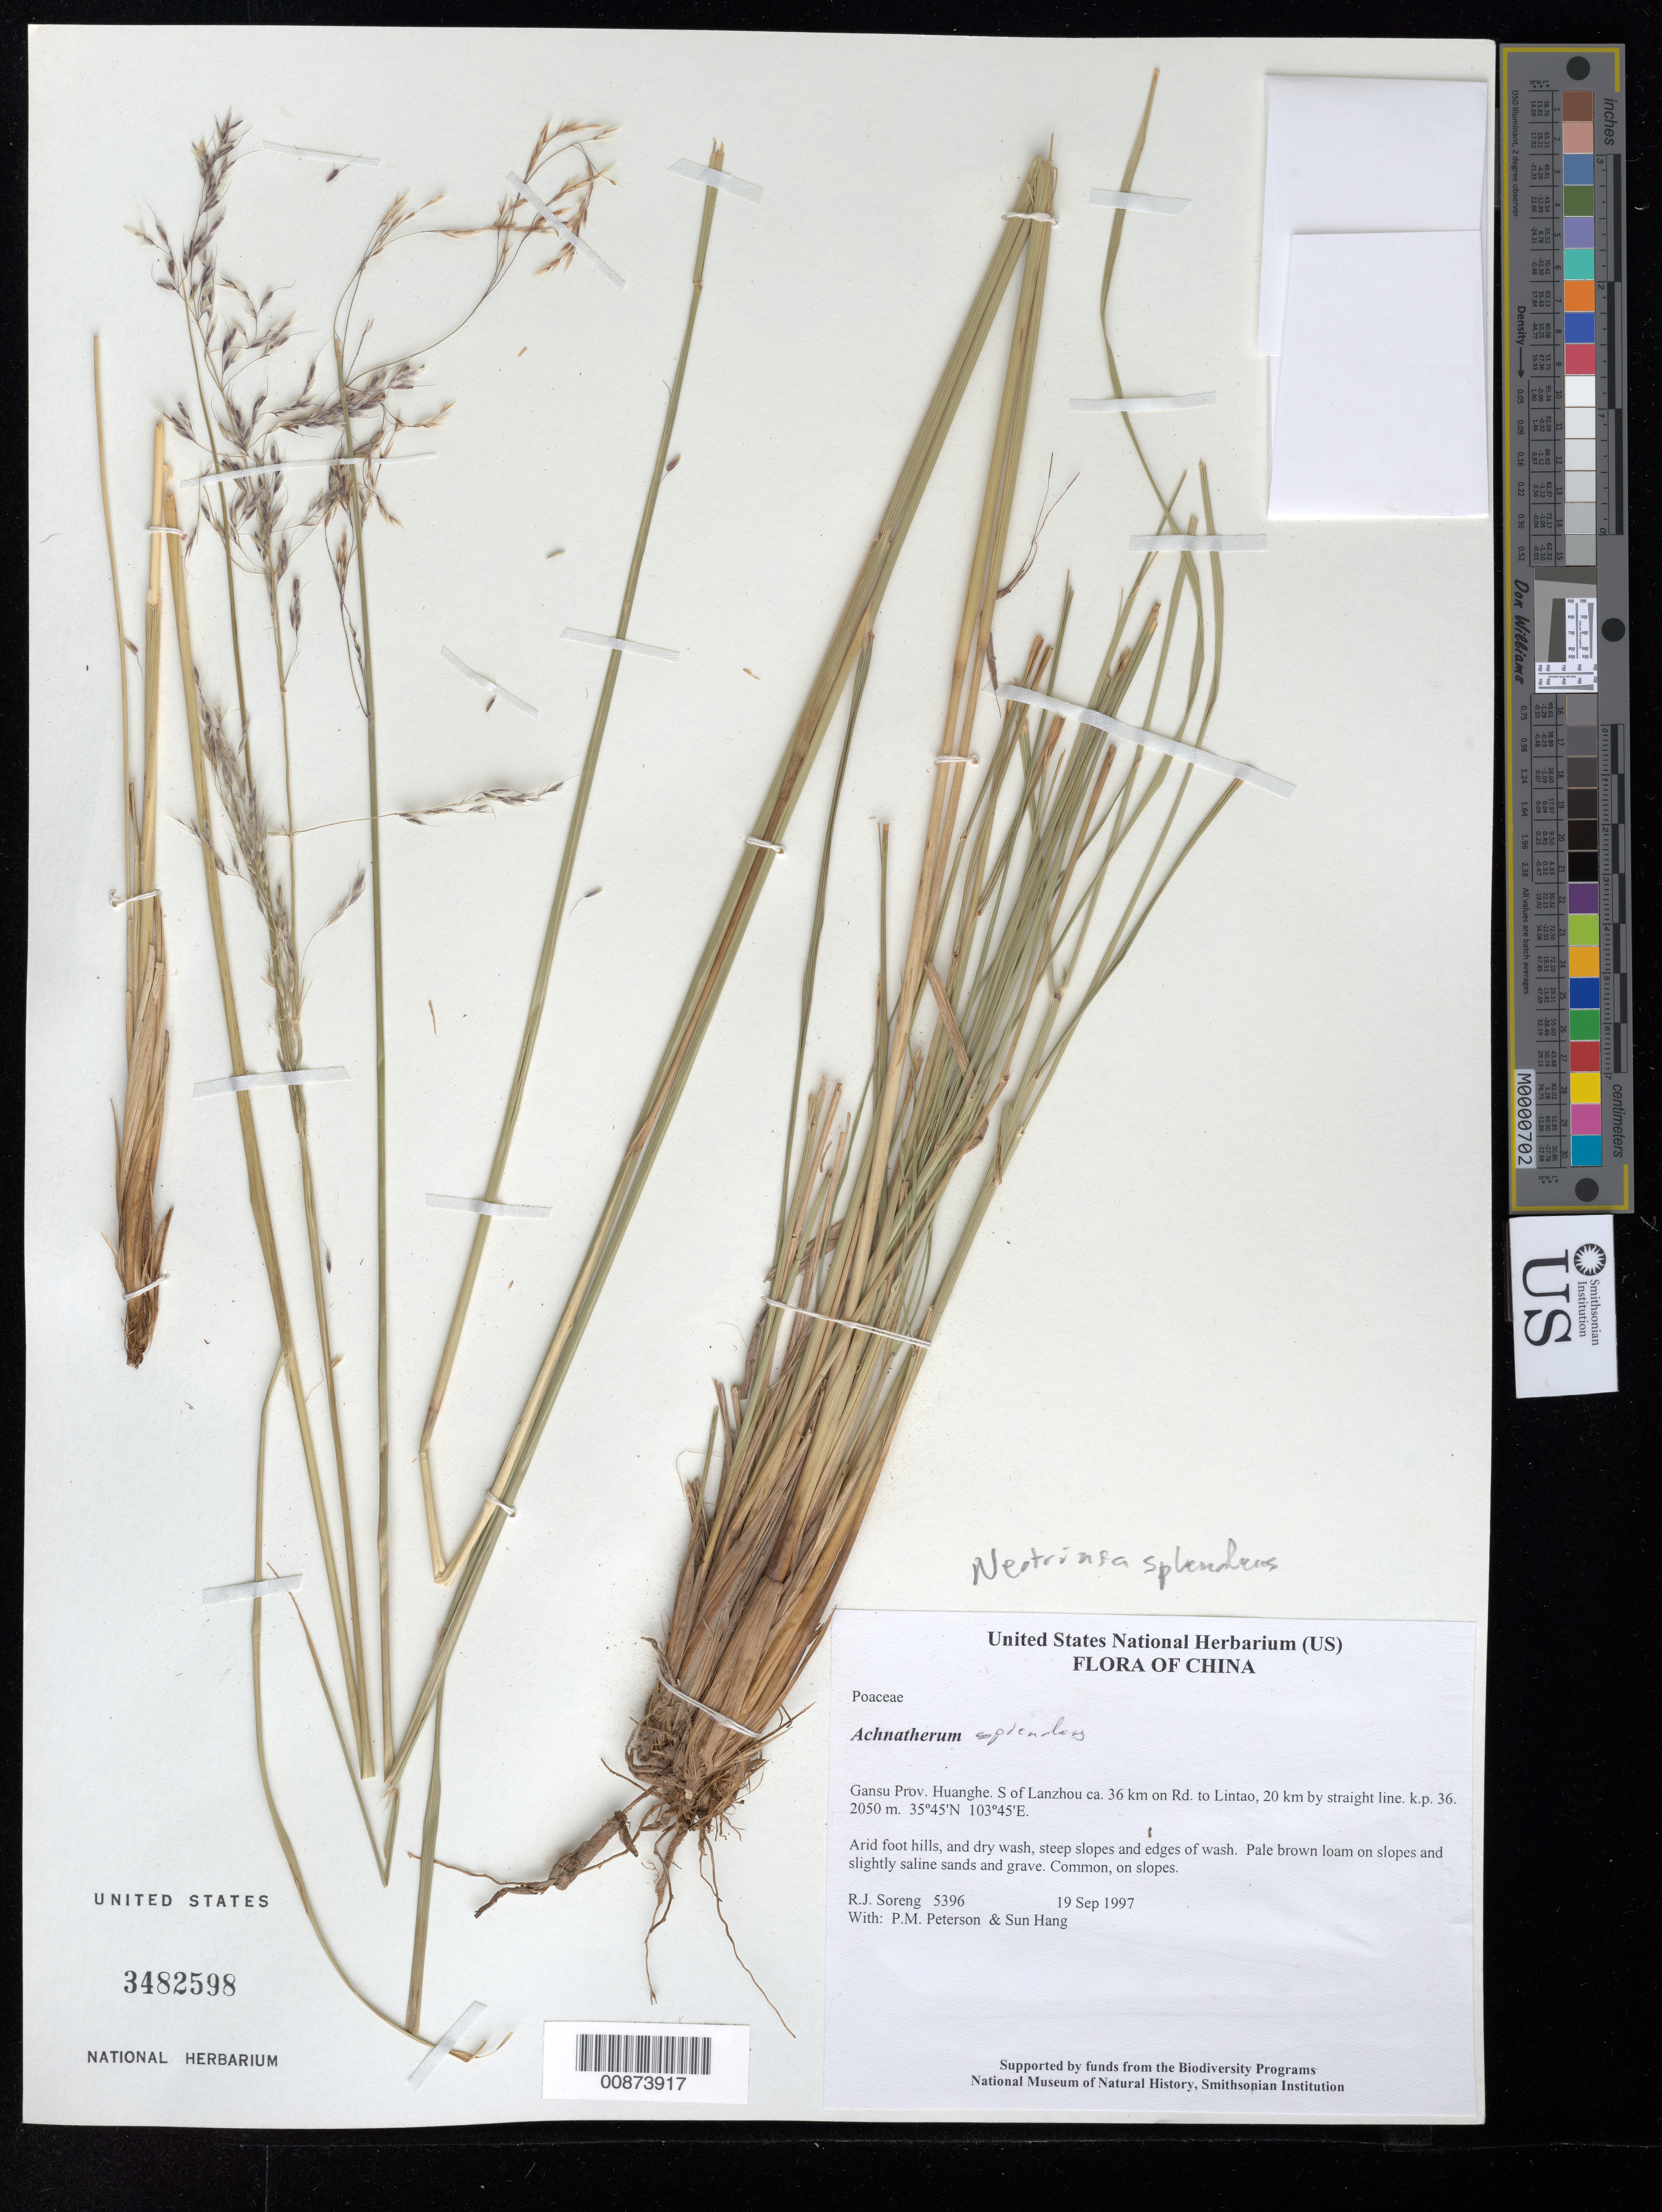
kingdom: Plantae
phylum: Tracheophyta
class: Liliopsida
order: Poales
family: Poaceae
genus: Neotrinia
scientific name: Neotrinia splendens (Trin.) M. Nobis, P.D. Gudkova & A. Nowak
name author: (Trin.)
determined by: Soreng, Robert J., Research Associate (BOT), Smithsonian Institution - National Museum of Natural History (UNITED STATES)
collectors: R. J. Soreng, P. M. Peterson & Sun Hang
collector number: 5396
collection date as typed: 19 Sep 1997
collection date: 1997-09-19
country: China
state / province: Gansu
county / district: Huanghe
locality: S of Lanzhou ca. 36 km on Rd. to Lintao, 20 km by straight line. k.p. 36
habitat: Arid foot hills, and dry wash, steep slopes and edges of wash. Pale brown loam on slopes and slightly saline sands and grave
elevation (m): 2050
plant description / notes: KUN, PE, US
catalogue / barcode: US 3482598